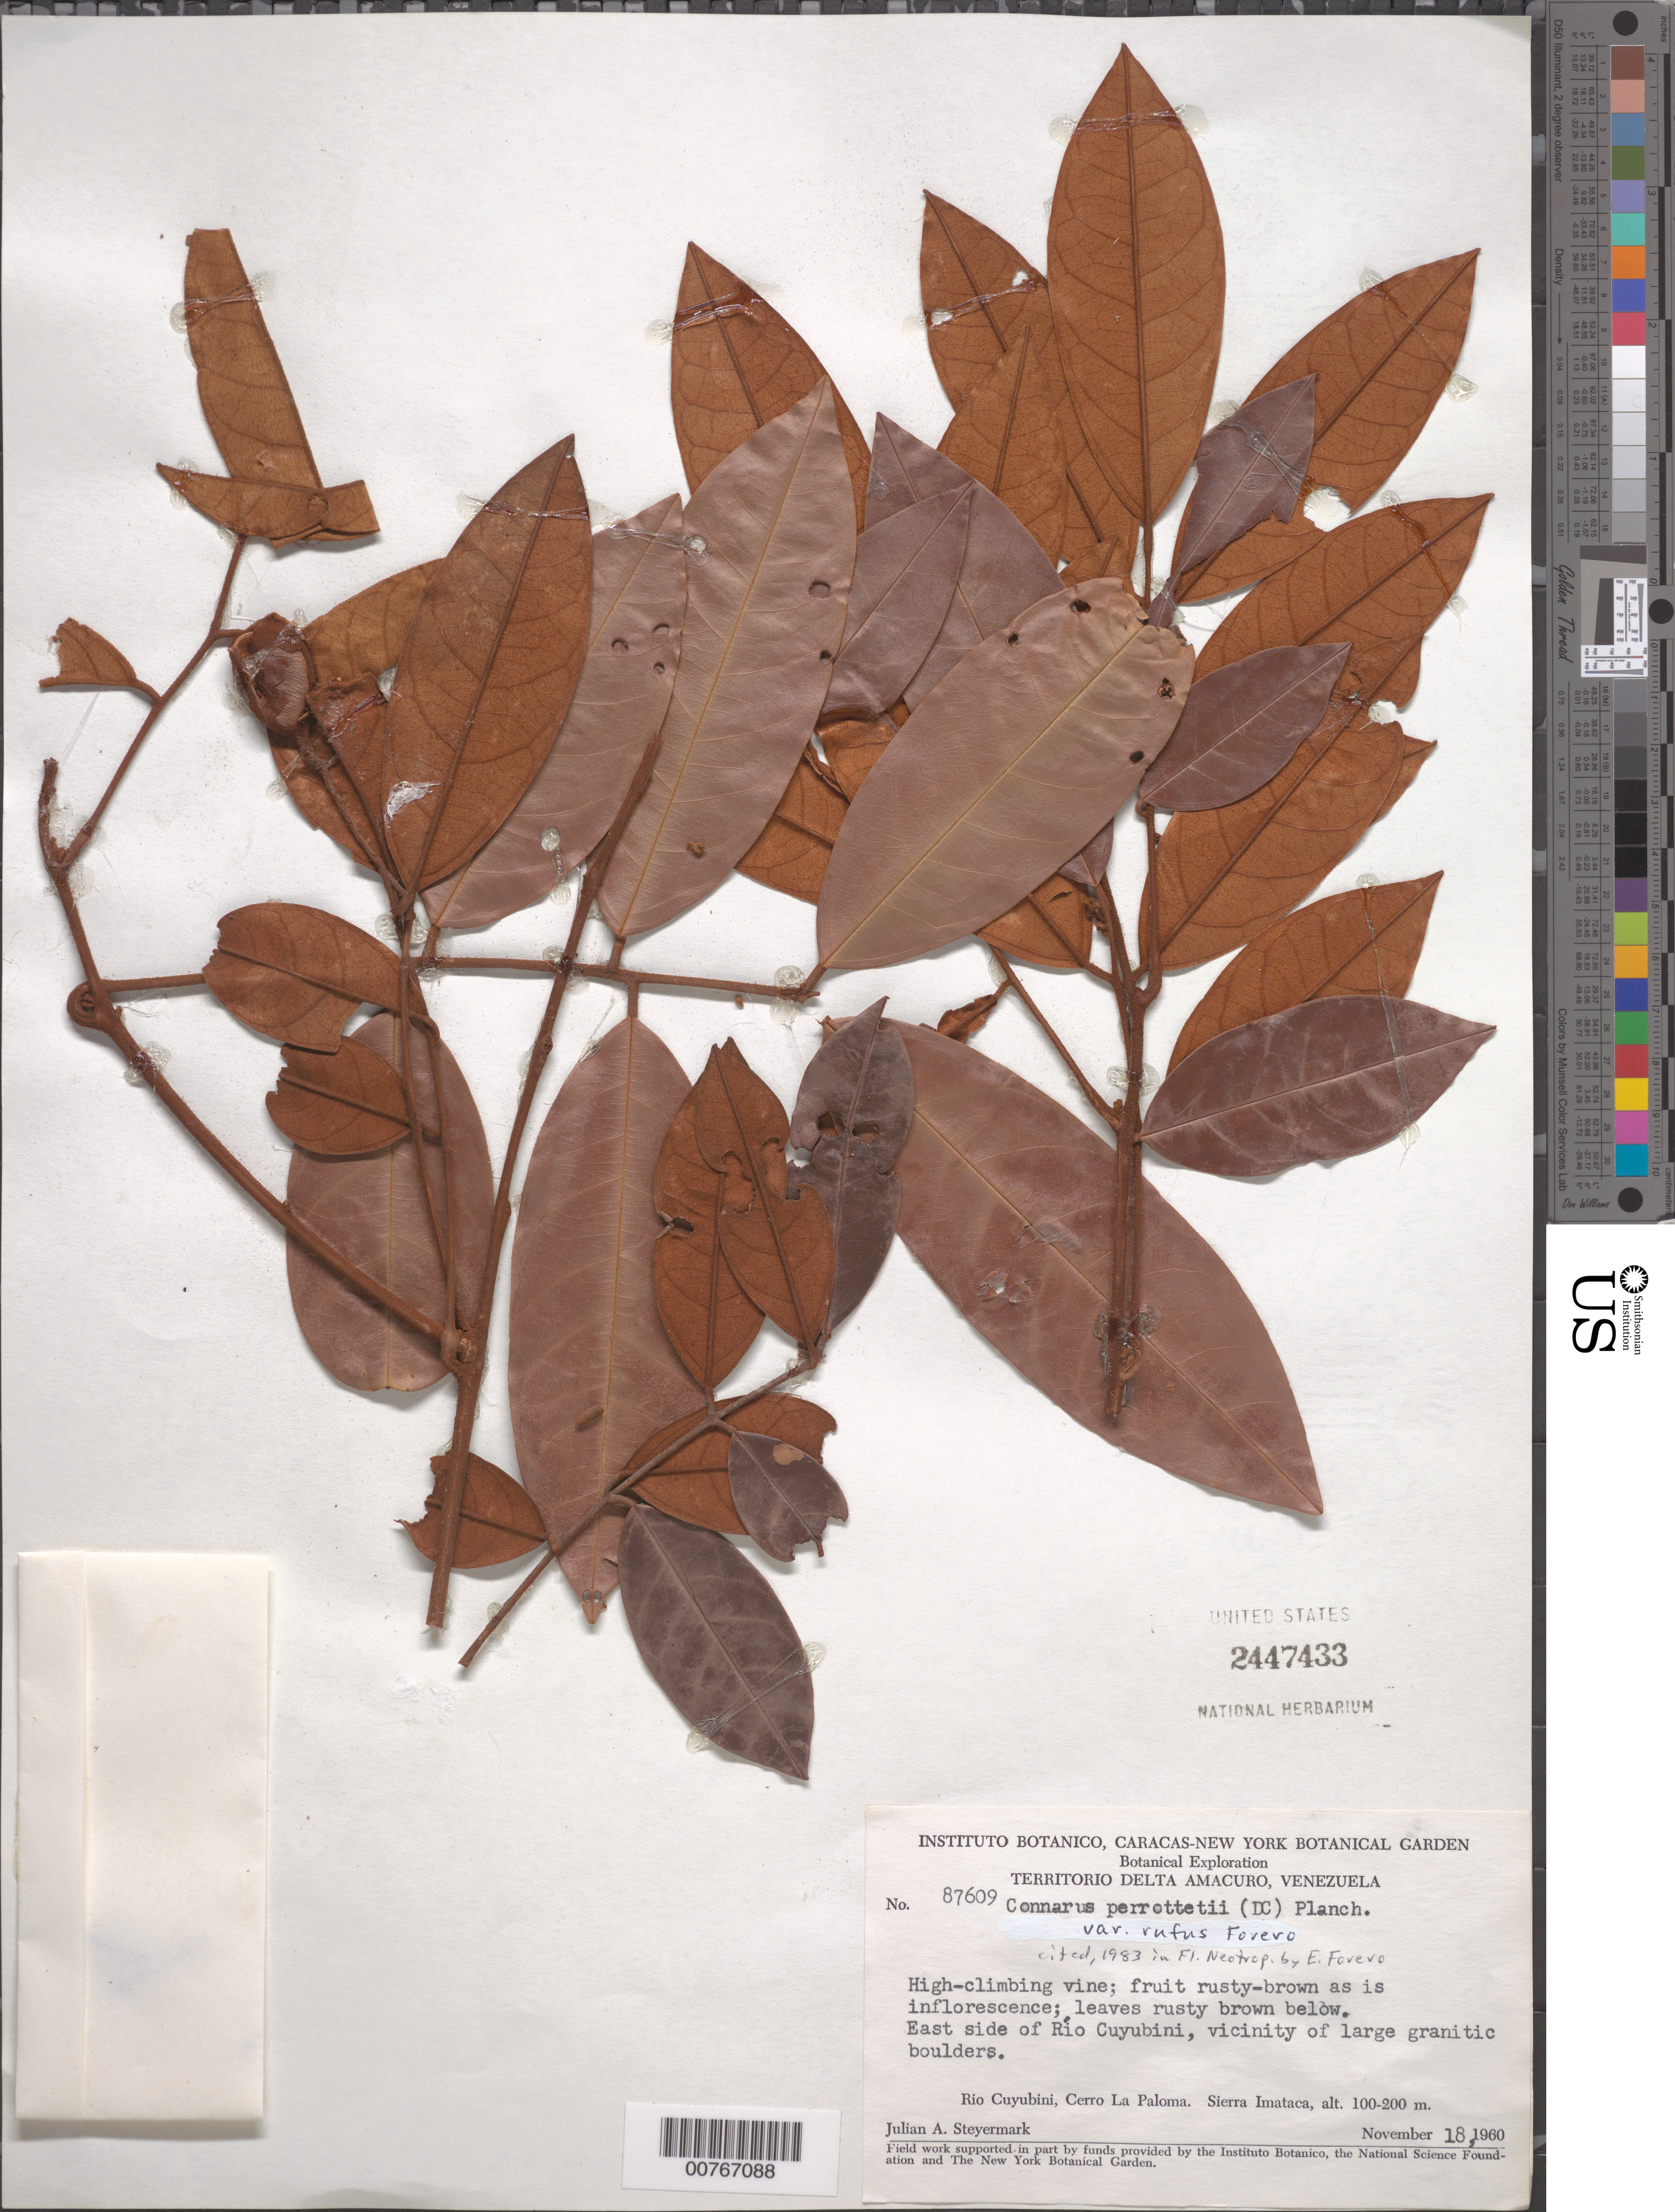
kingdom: Plantae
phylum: Tracheophyta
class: Magnoliopsida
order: Oxalidales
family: Connaraceae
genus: Connarus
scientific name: Connarus perrottetii var. rufus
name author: Forero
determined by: Forero, E.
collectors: J. Steyermark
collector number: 87609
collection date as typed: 18-Nov-60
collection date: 1960-11-18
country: Venezuela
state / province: Delta Amacuro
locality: Río Cuyubini, E side; Cerro La Paloma, Sierra Imataca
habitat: On large granitic boulders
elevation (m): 100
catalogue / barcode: US 2447433